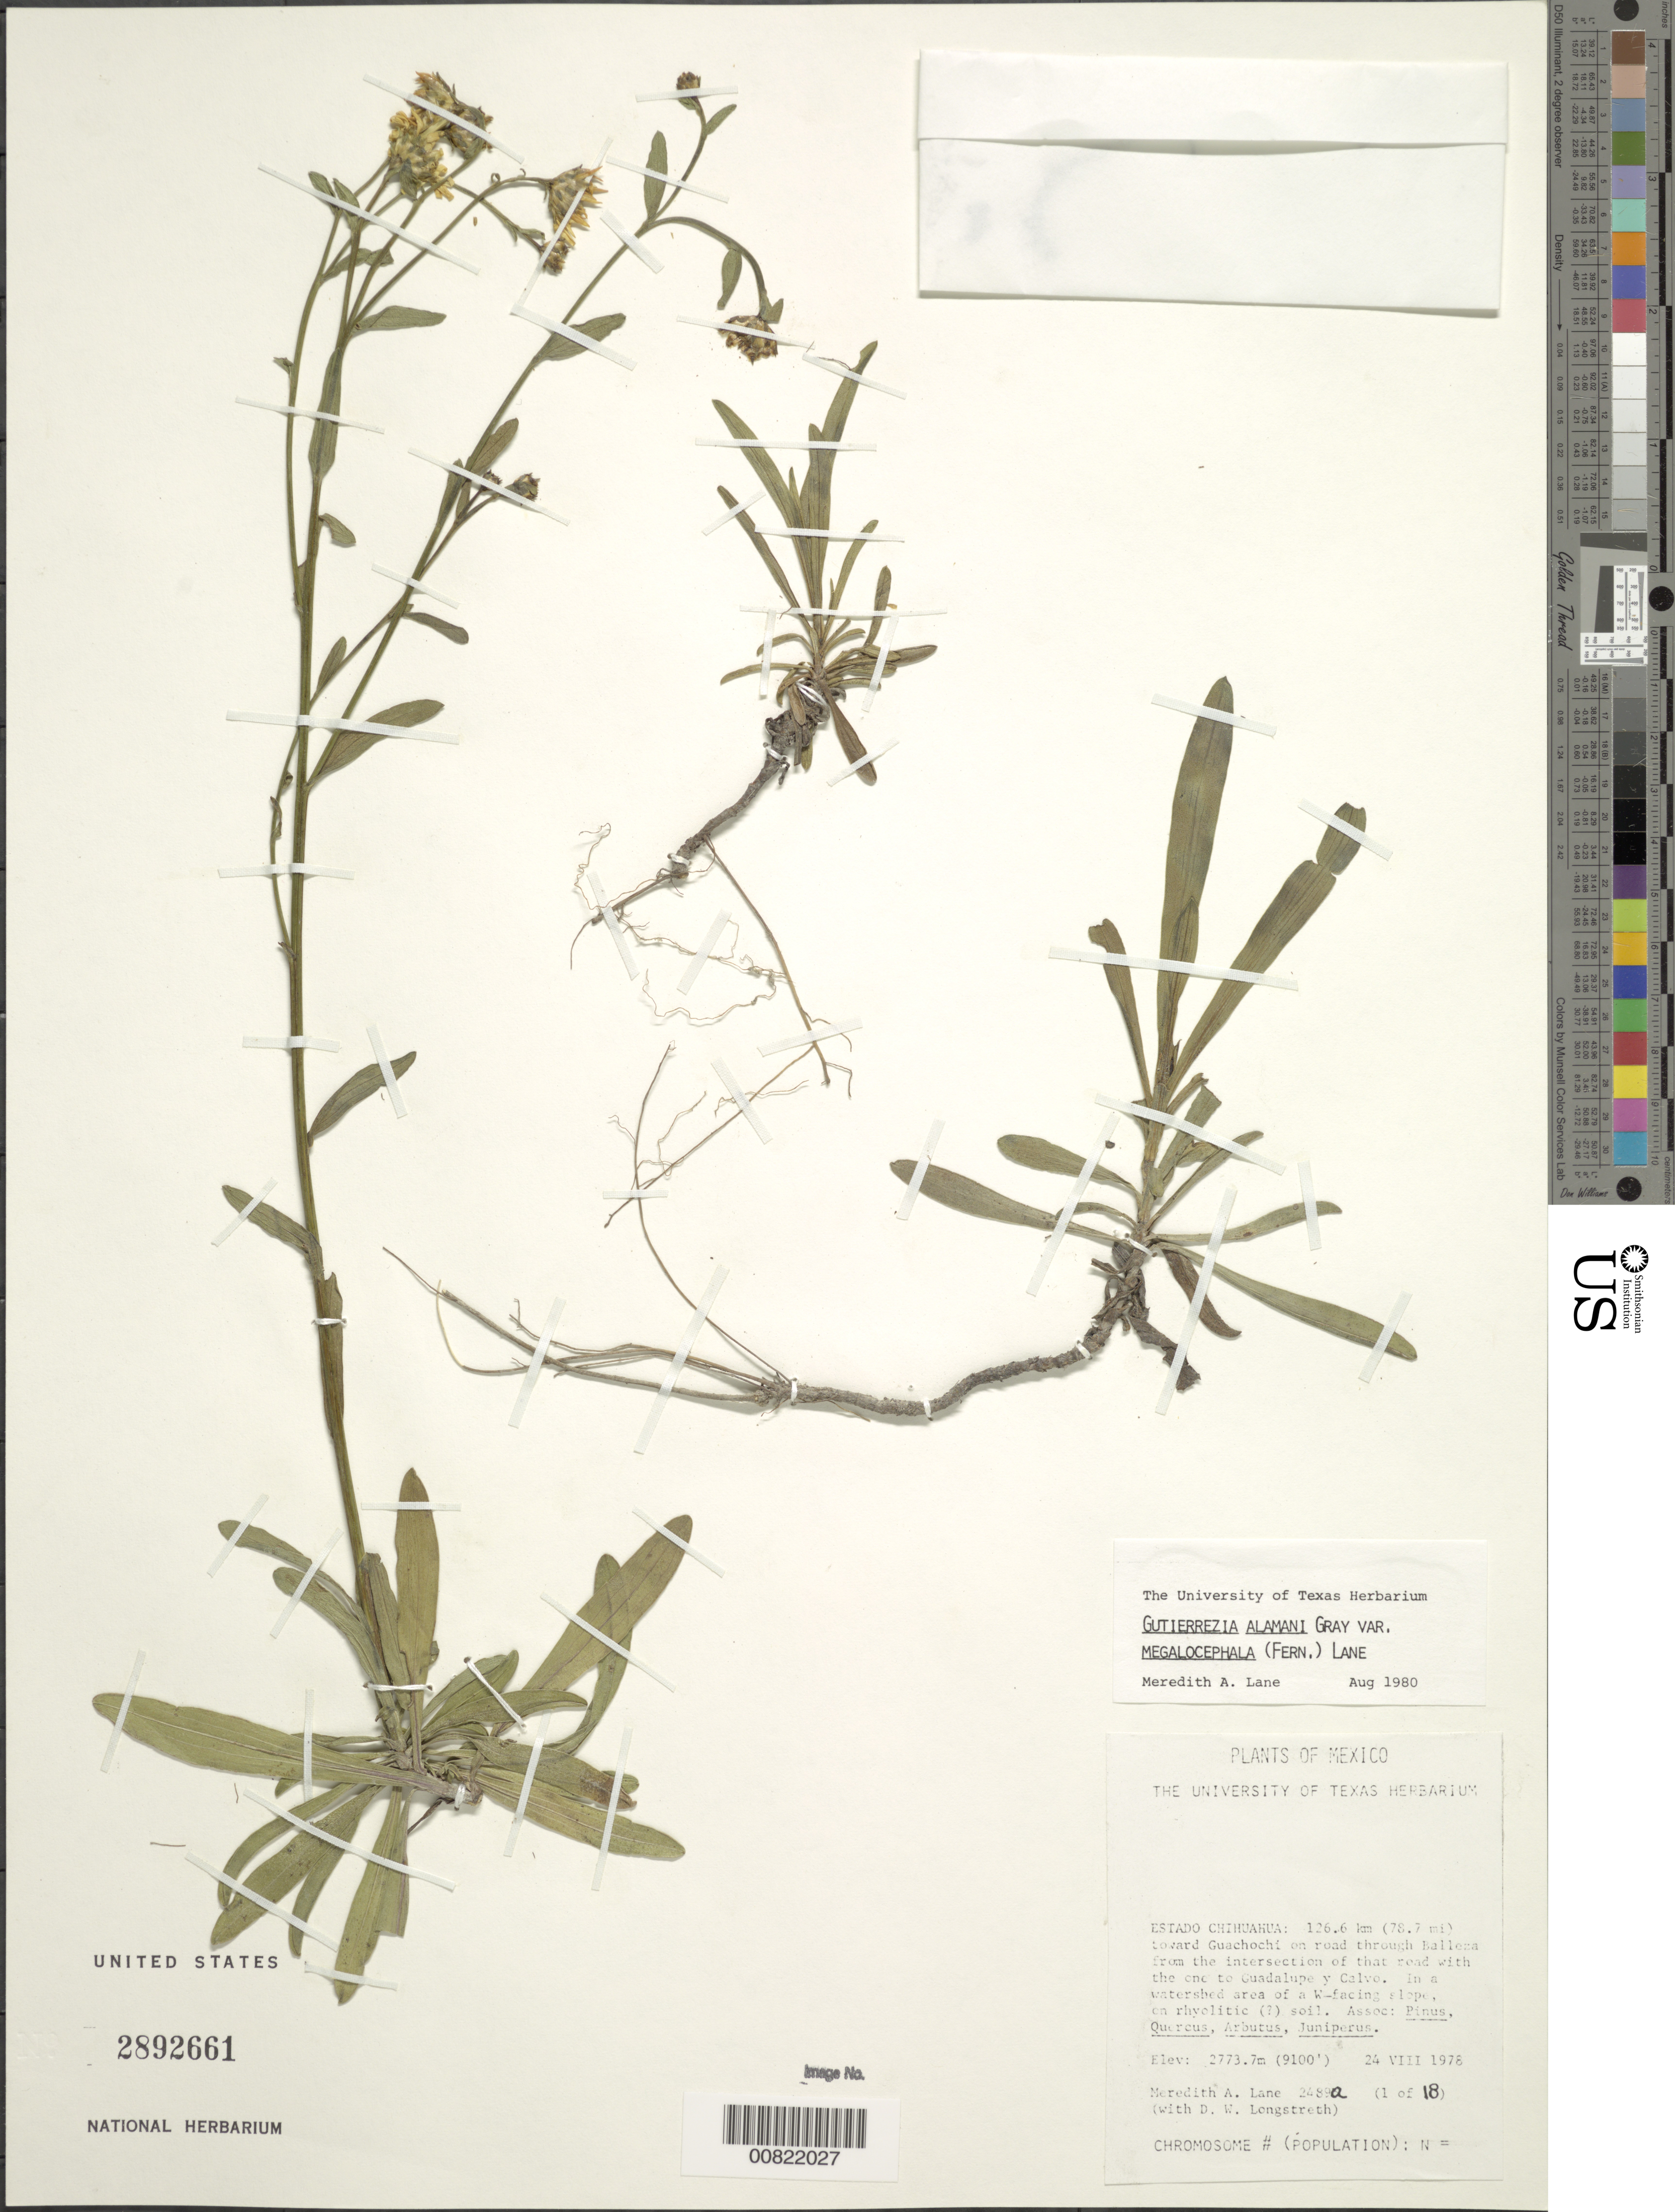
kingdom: Plantae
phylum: Tracheophyta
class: Magnoliopsida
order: Asterales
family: Asteraceae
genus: Gutierrezia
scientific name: Gutierrezia alamanii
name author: A. Gray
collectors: M. A. Lane & Longstreth, D. W.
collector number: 2489a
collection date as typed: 24 Aug 1978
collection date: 1978-08-24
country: Mexico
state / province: Chihuahua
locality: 126.6 km (78.7 mi) toward Guachochi on road through Balleza from the intersection of that road with the one of Guadalupe y Calvo. In a watershed area of a W-facing slope.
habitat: On rhyolitic (?) soil. Assoc: Pinus, Quercus, Arbutus, Juniperus.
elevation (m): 2774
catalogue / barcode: US 2892661